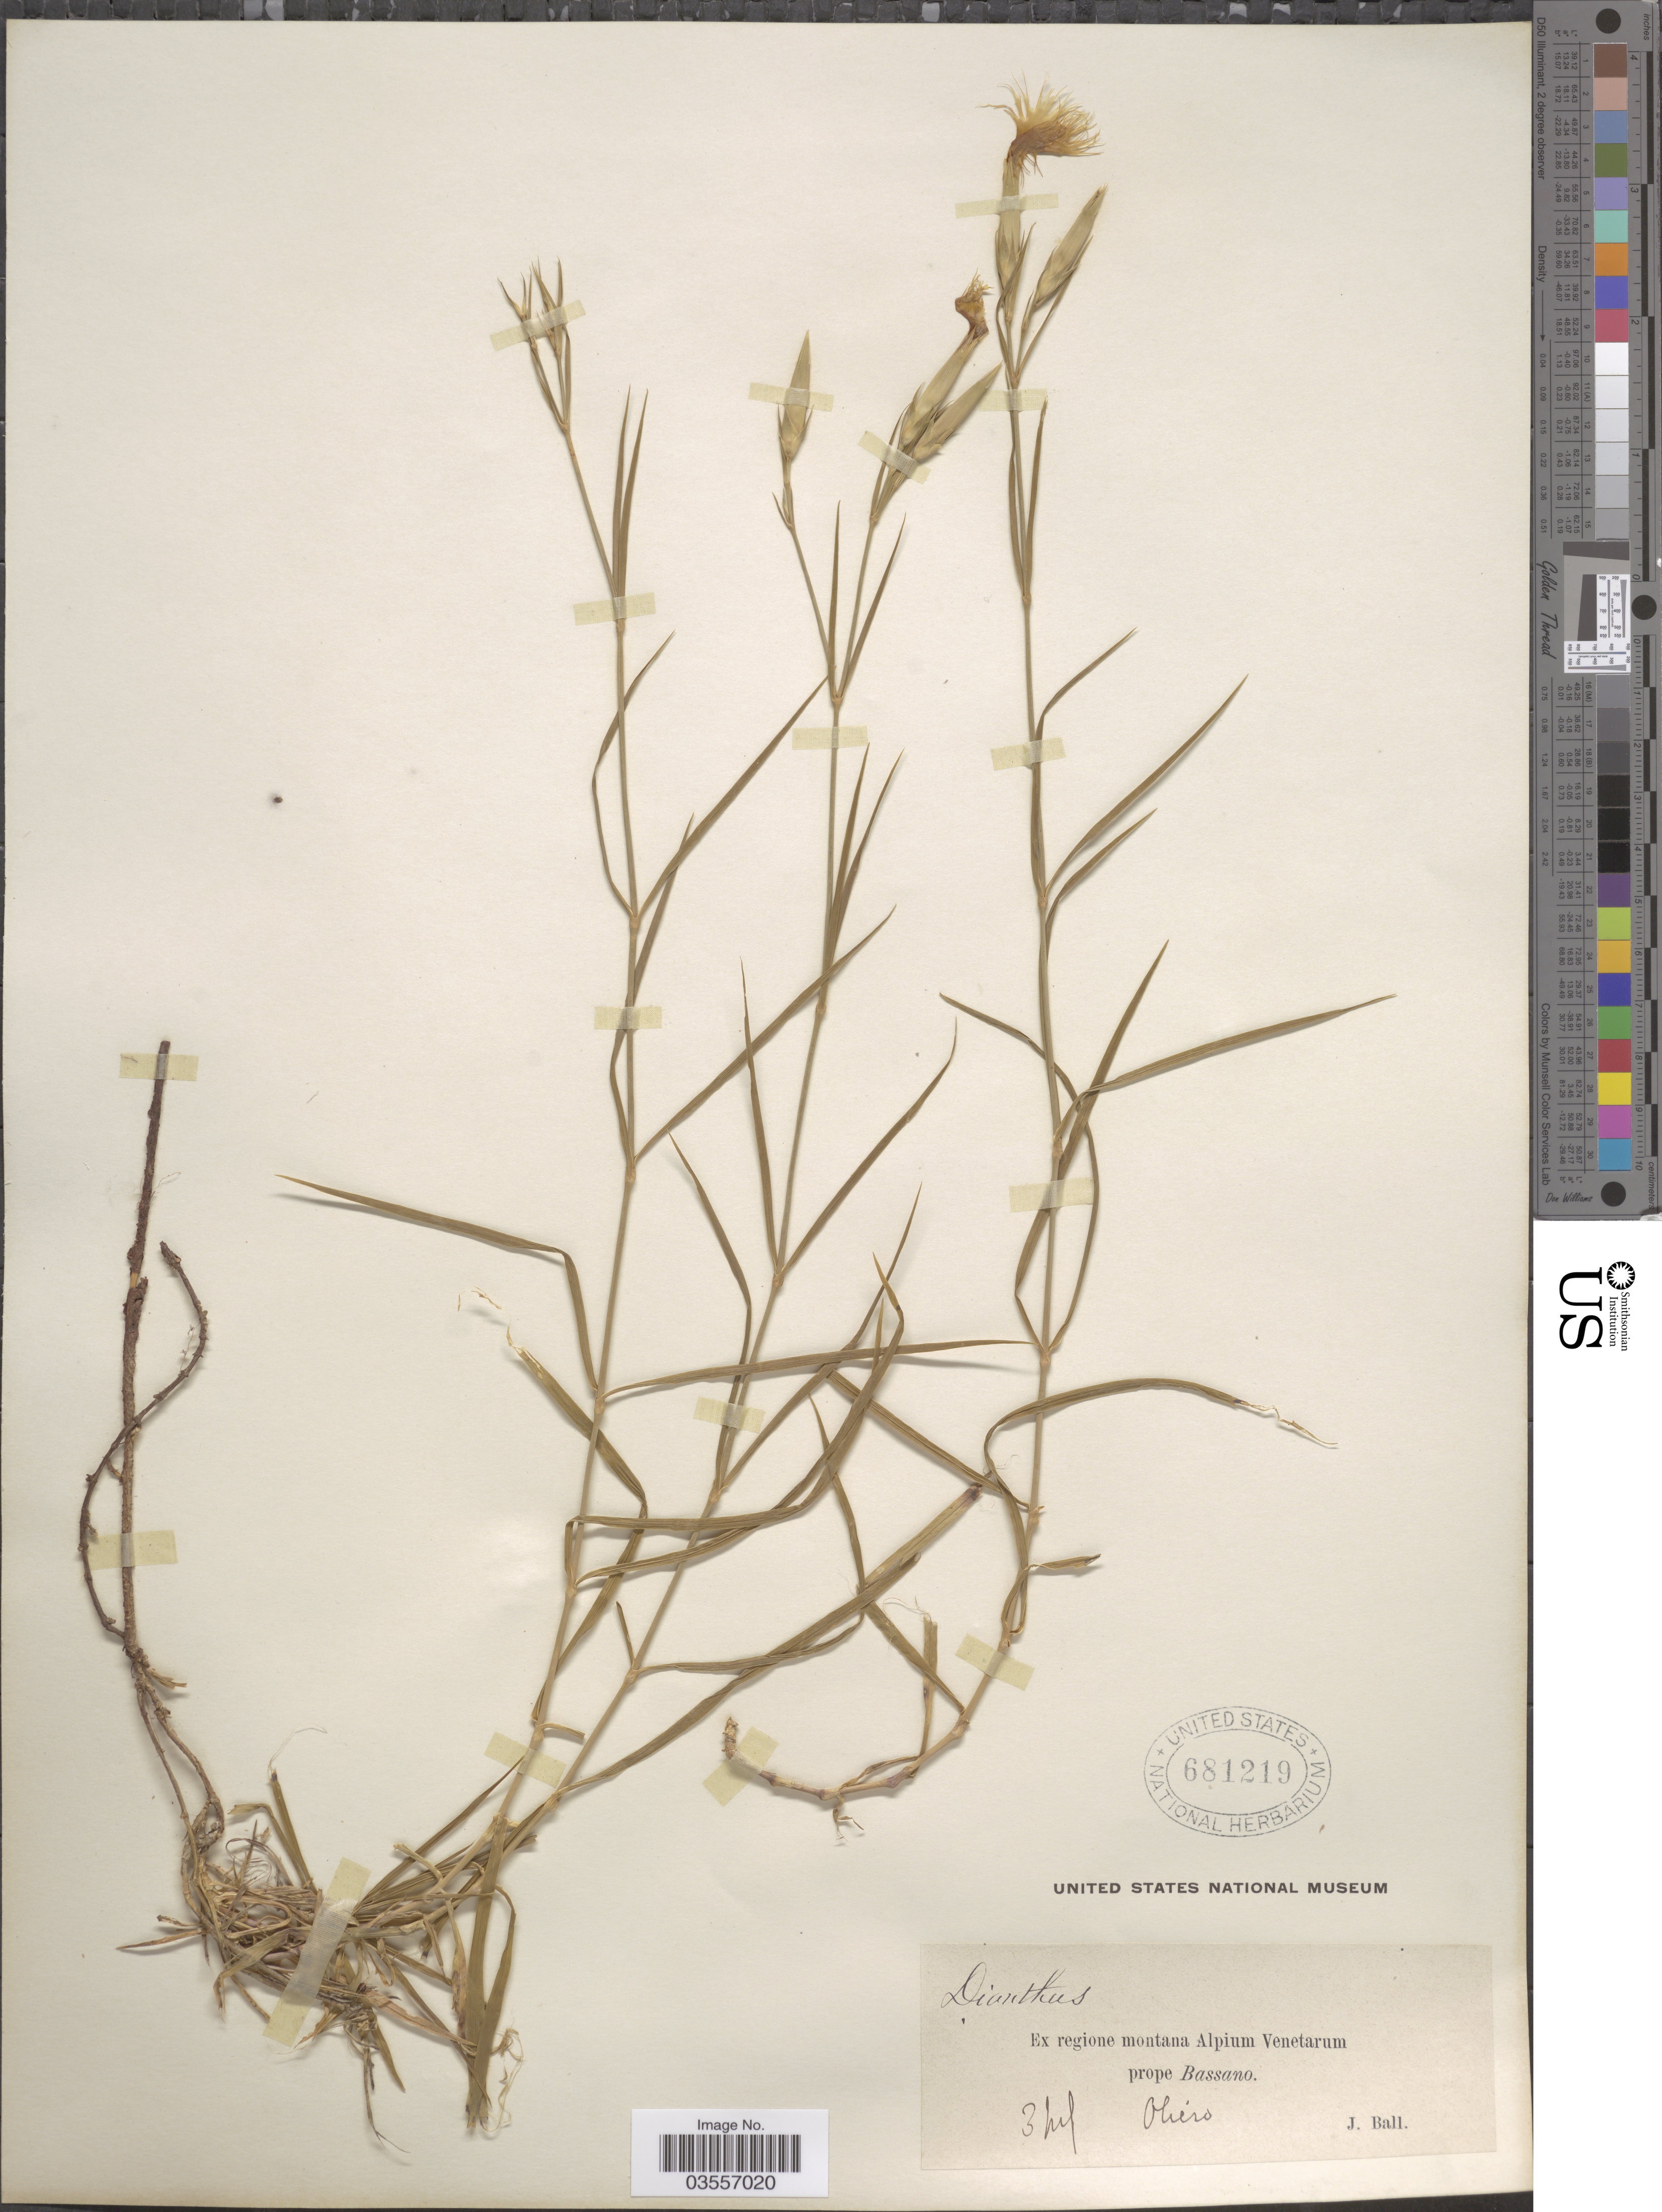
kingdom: Plantae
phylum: Tracheophyta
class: Magnoliopsida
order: Caryophyllales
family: Caryophyllaceae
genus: Dianthus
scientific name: Dianthus sp.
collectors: J. Ball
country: Italy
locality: Ex regione montana Alpium Venetarum prope Bassano. Oliero.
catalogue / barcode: US 681219